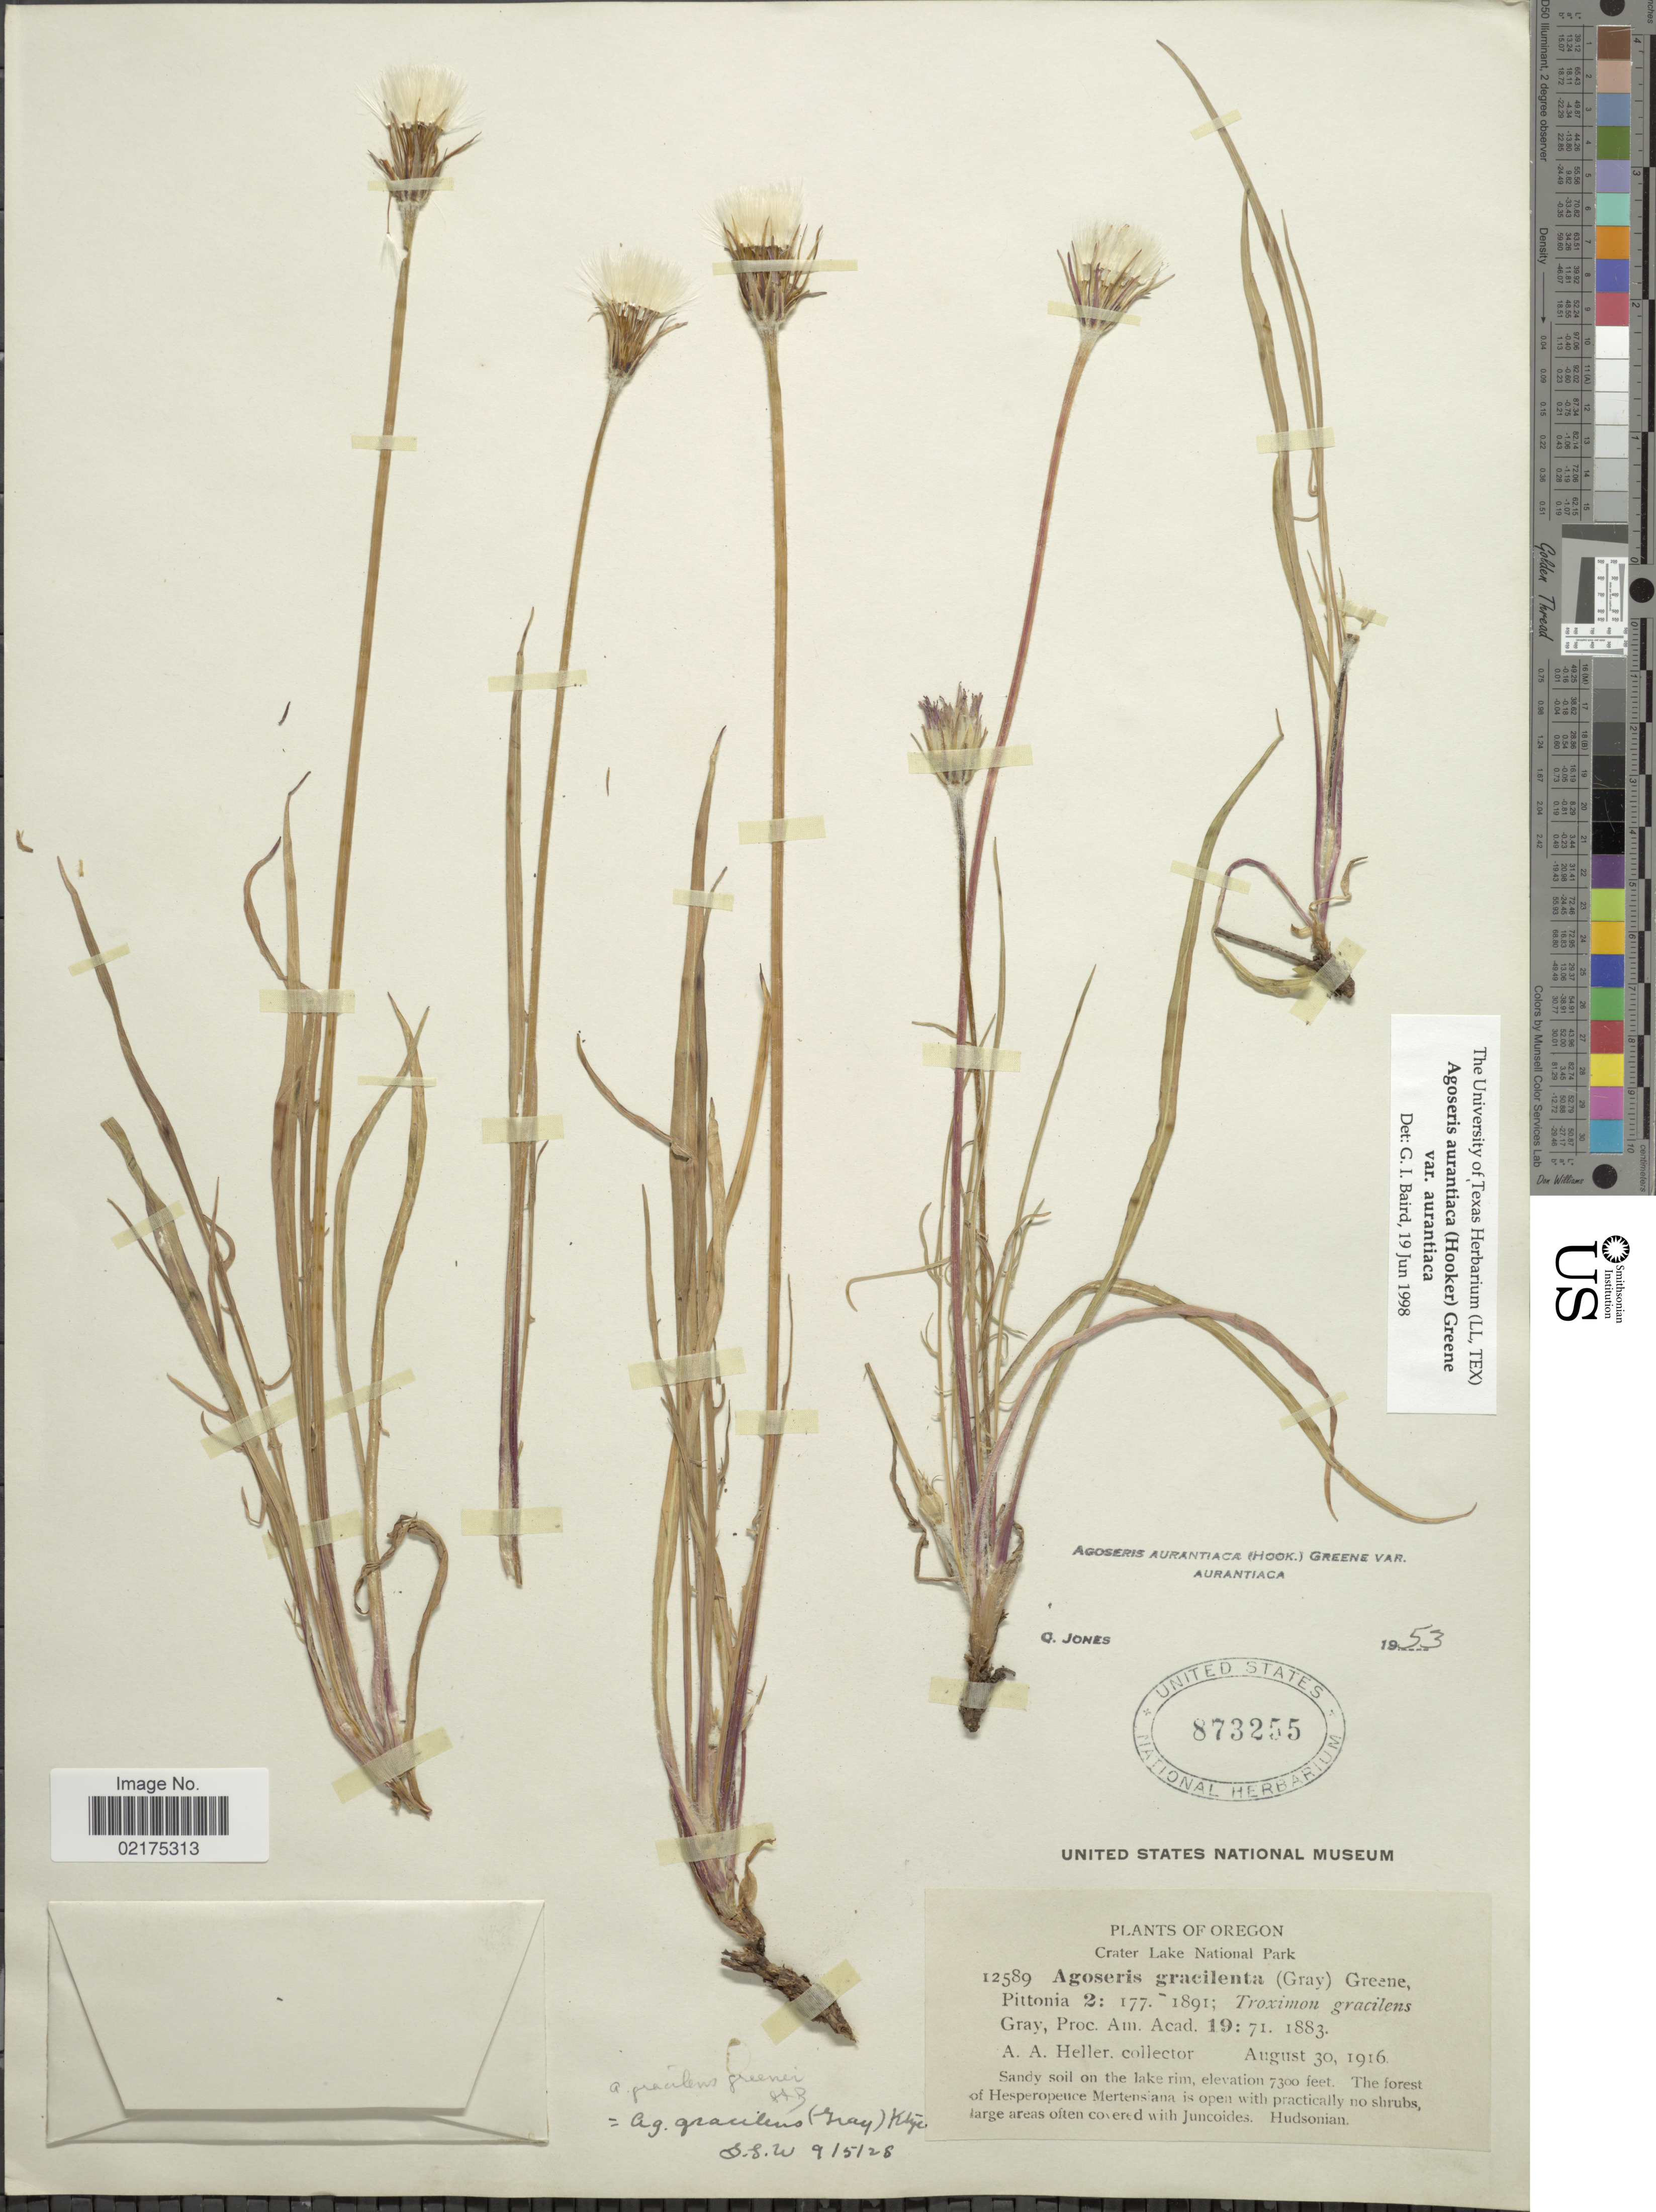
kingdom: Plantae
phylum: Tracheophyta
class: Magnoliopsida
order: Asterales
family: Asteraceae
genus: Agoseris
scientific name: Agoseris aurantiaca var. aurantiaca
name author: (Hook.) Greene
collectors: A. A. Heller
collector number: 12589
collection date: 1916-08-30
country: United States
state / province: Oregon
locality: Crater Lake National Park,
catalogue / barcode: US 873255